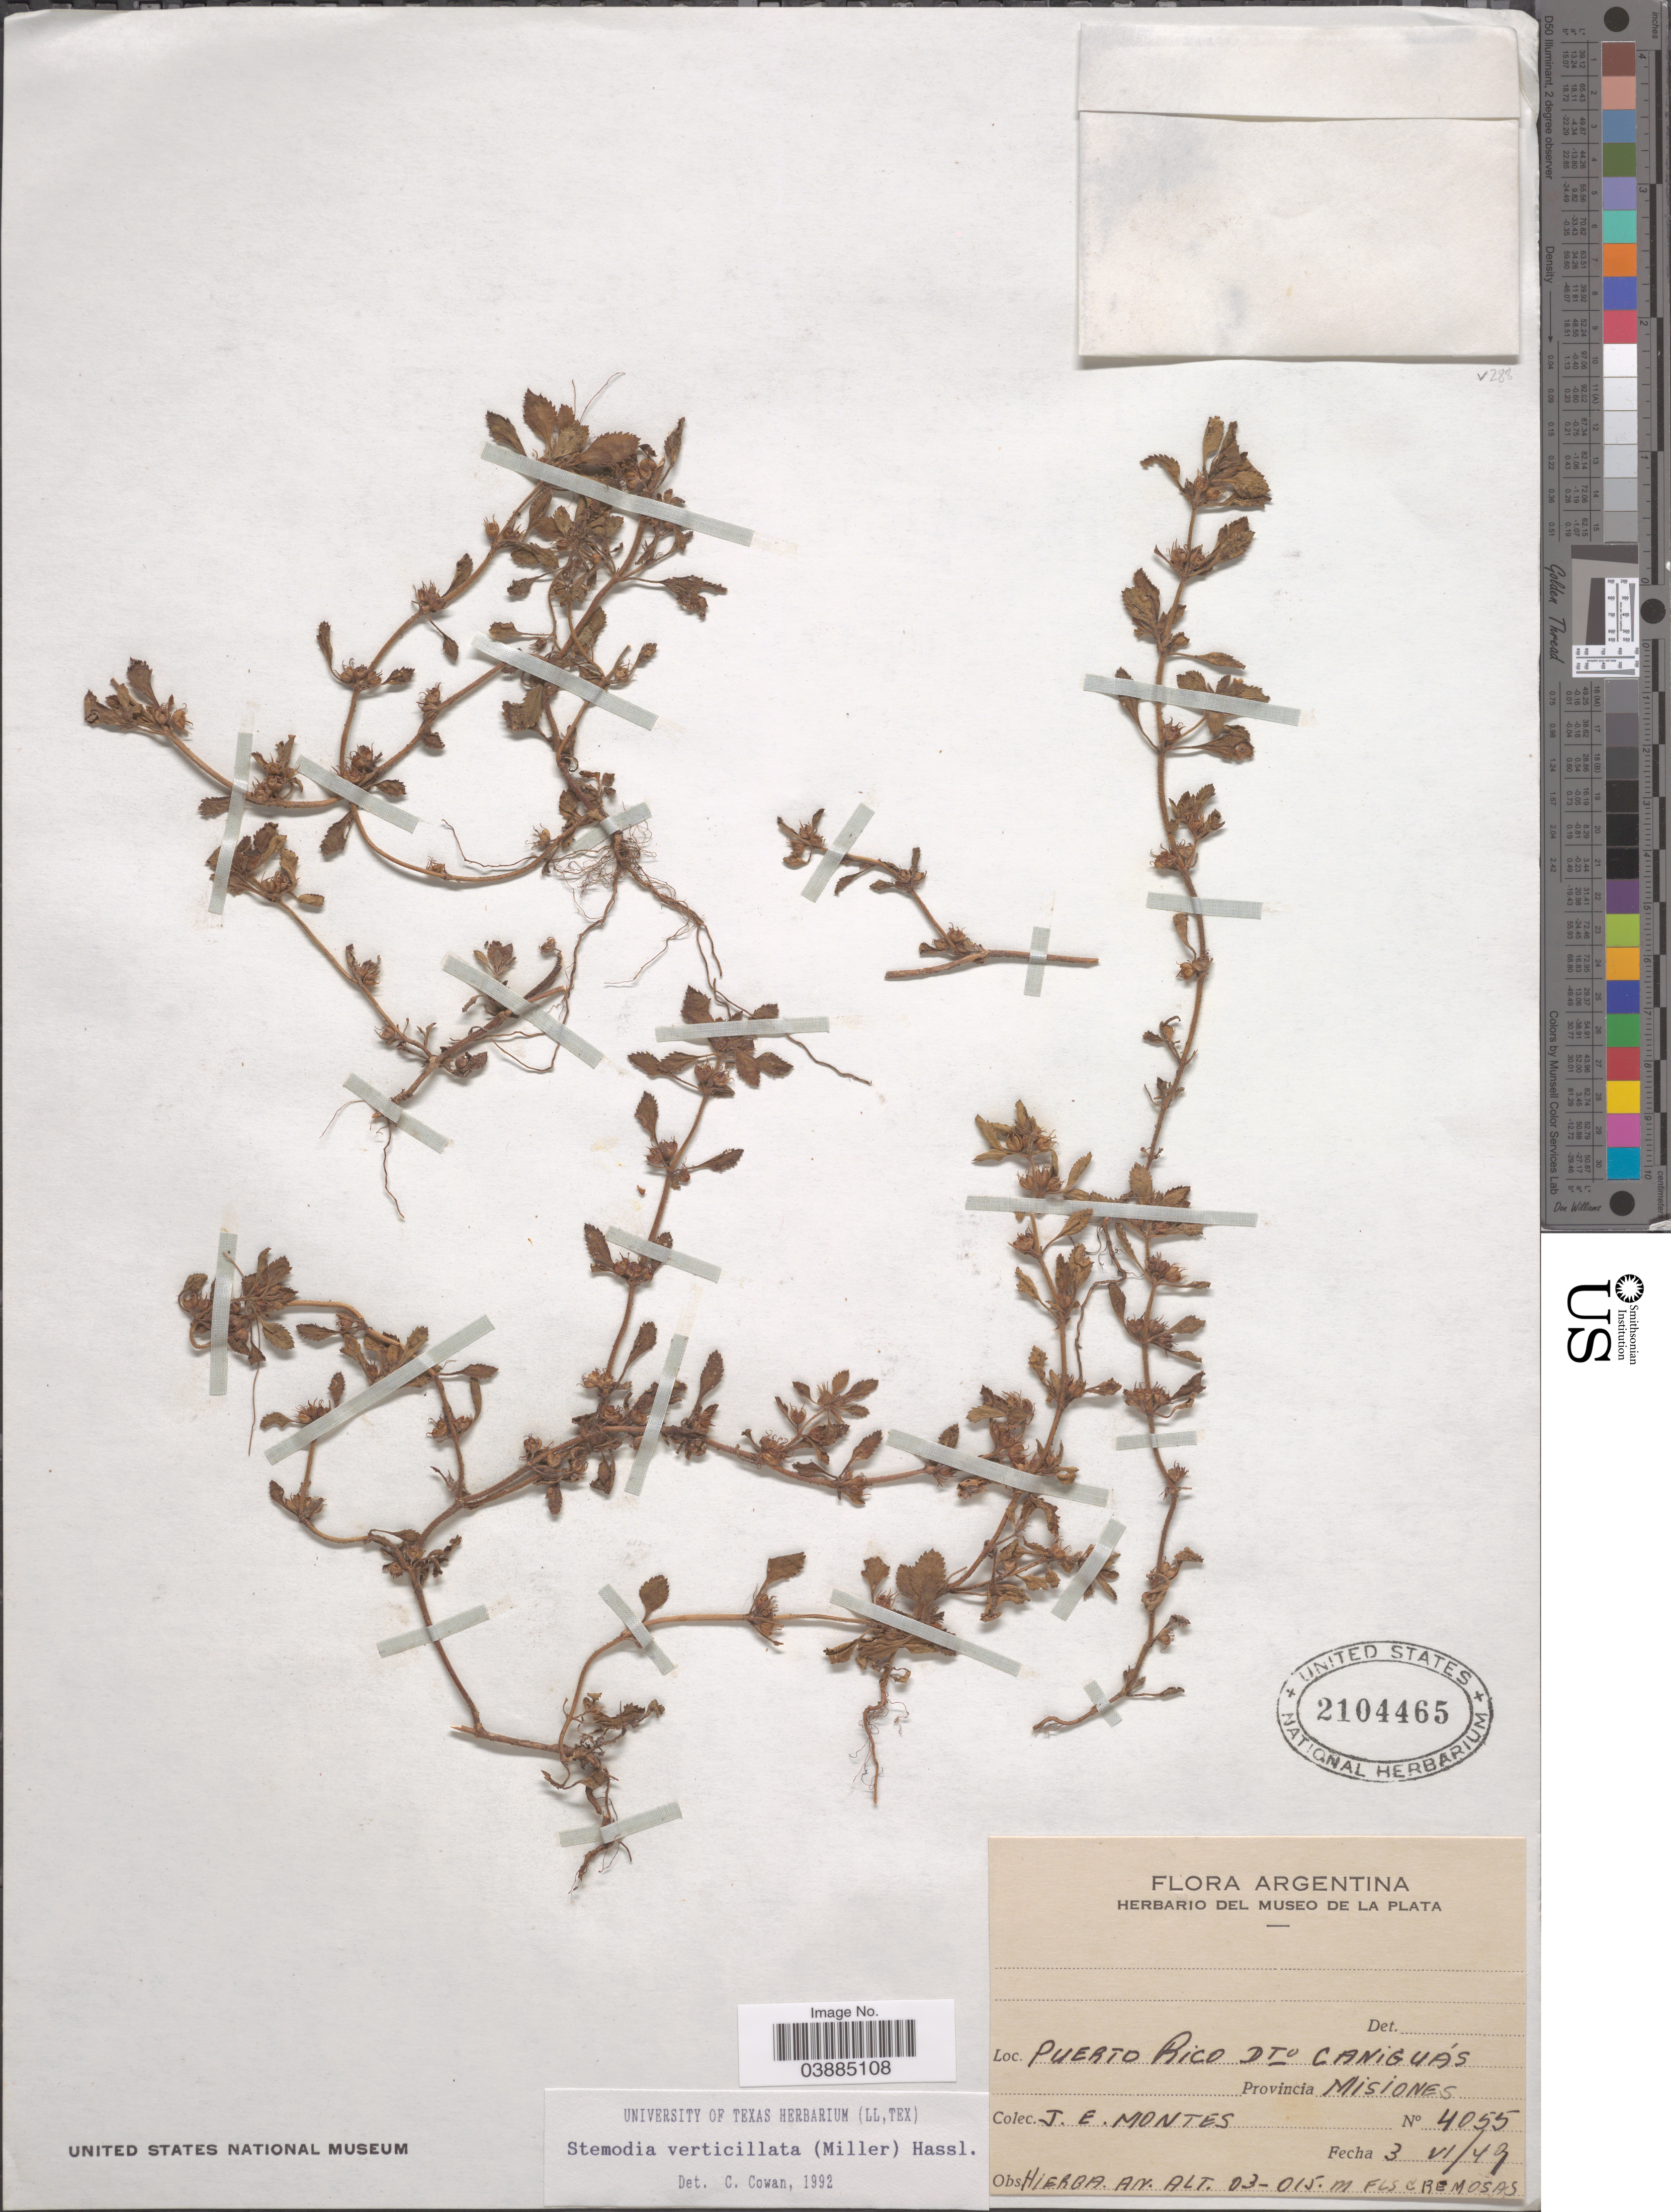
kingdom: Plantae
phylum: Tracheophyta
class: Magnoliopsida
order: Lamiales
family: Plantaginaceae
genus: Stemodia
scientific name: Stemodia verticillata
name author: (Mill.) Hassl.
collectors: J. E. Montes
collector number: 4055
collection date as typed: Transcribed d/m/y: 3/6/49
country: Argentina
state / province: Misiones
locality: Puerto Rico Dto. Caniguás.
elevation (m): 3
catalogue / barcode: US 2104465